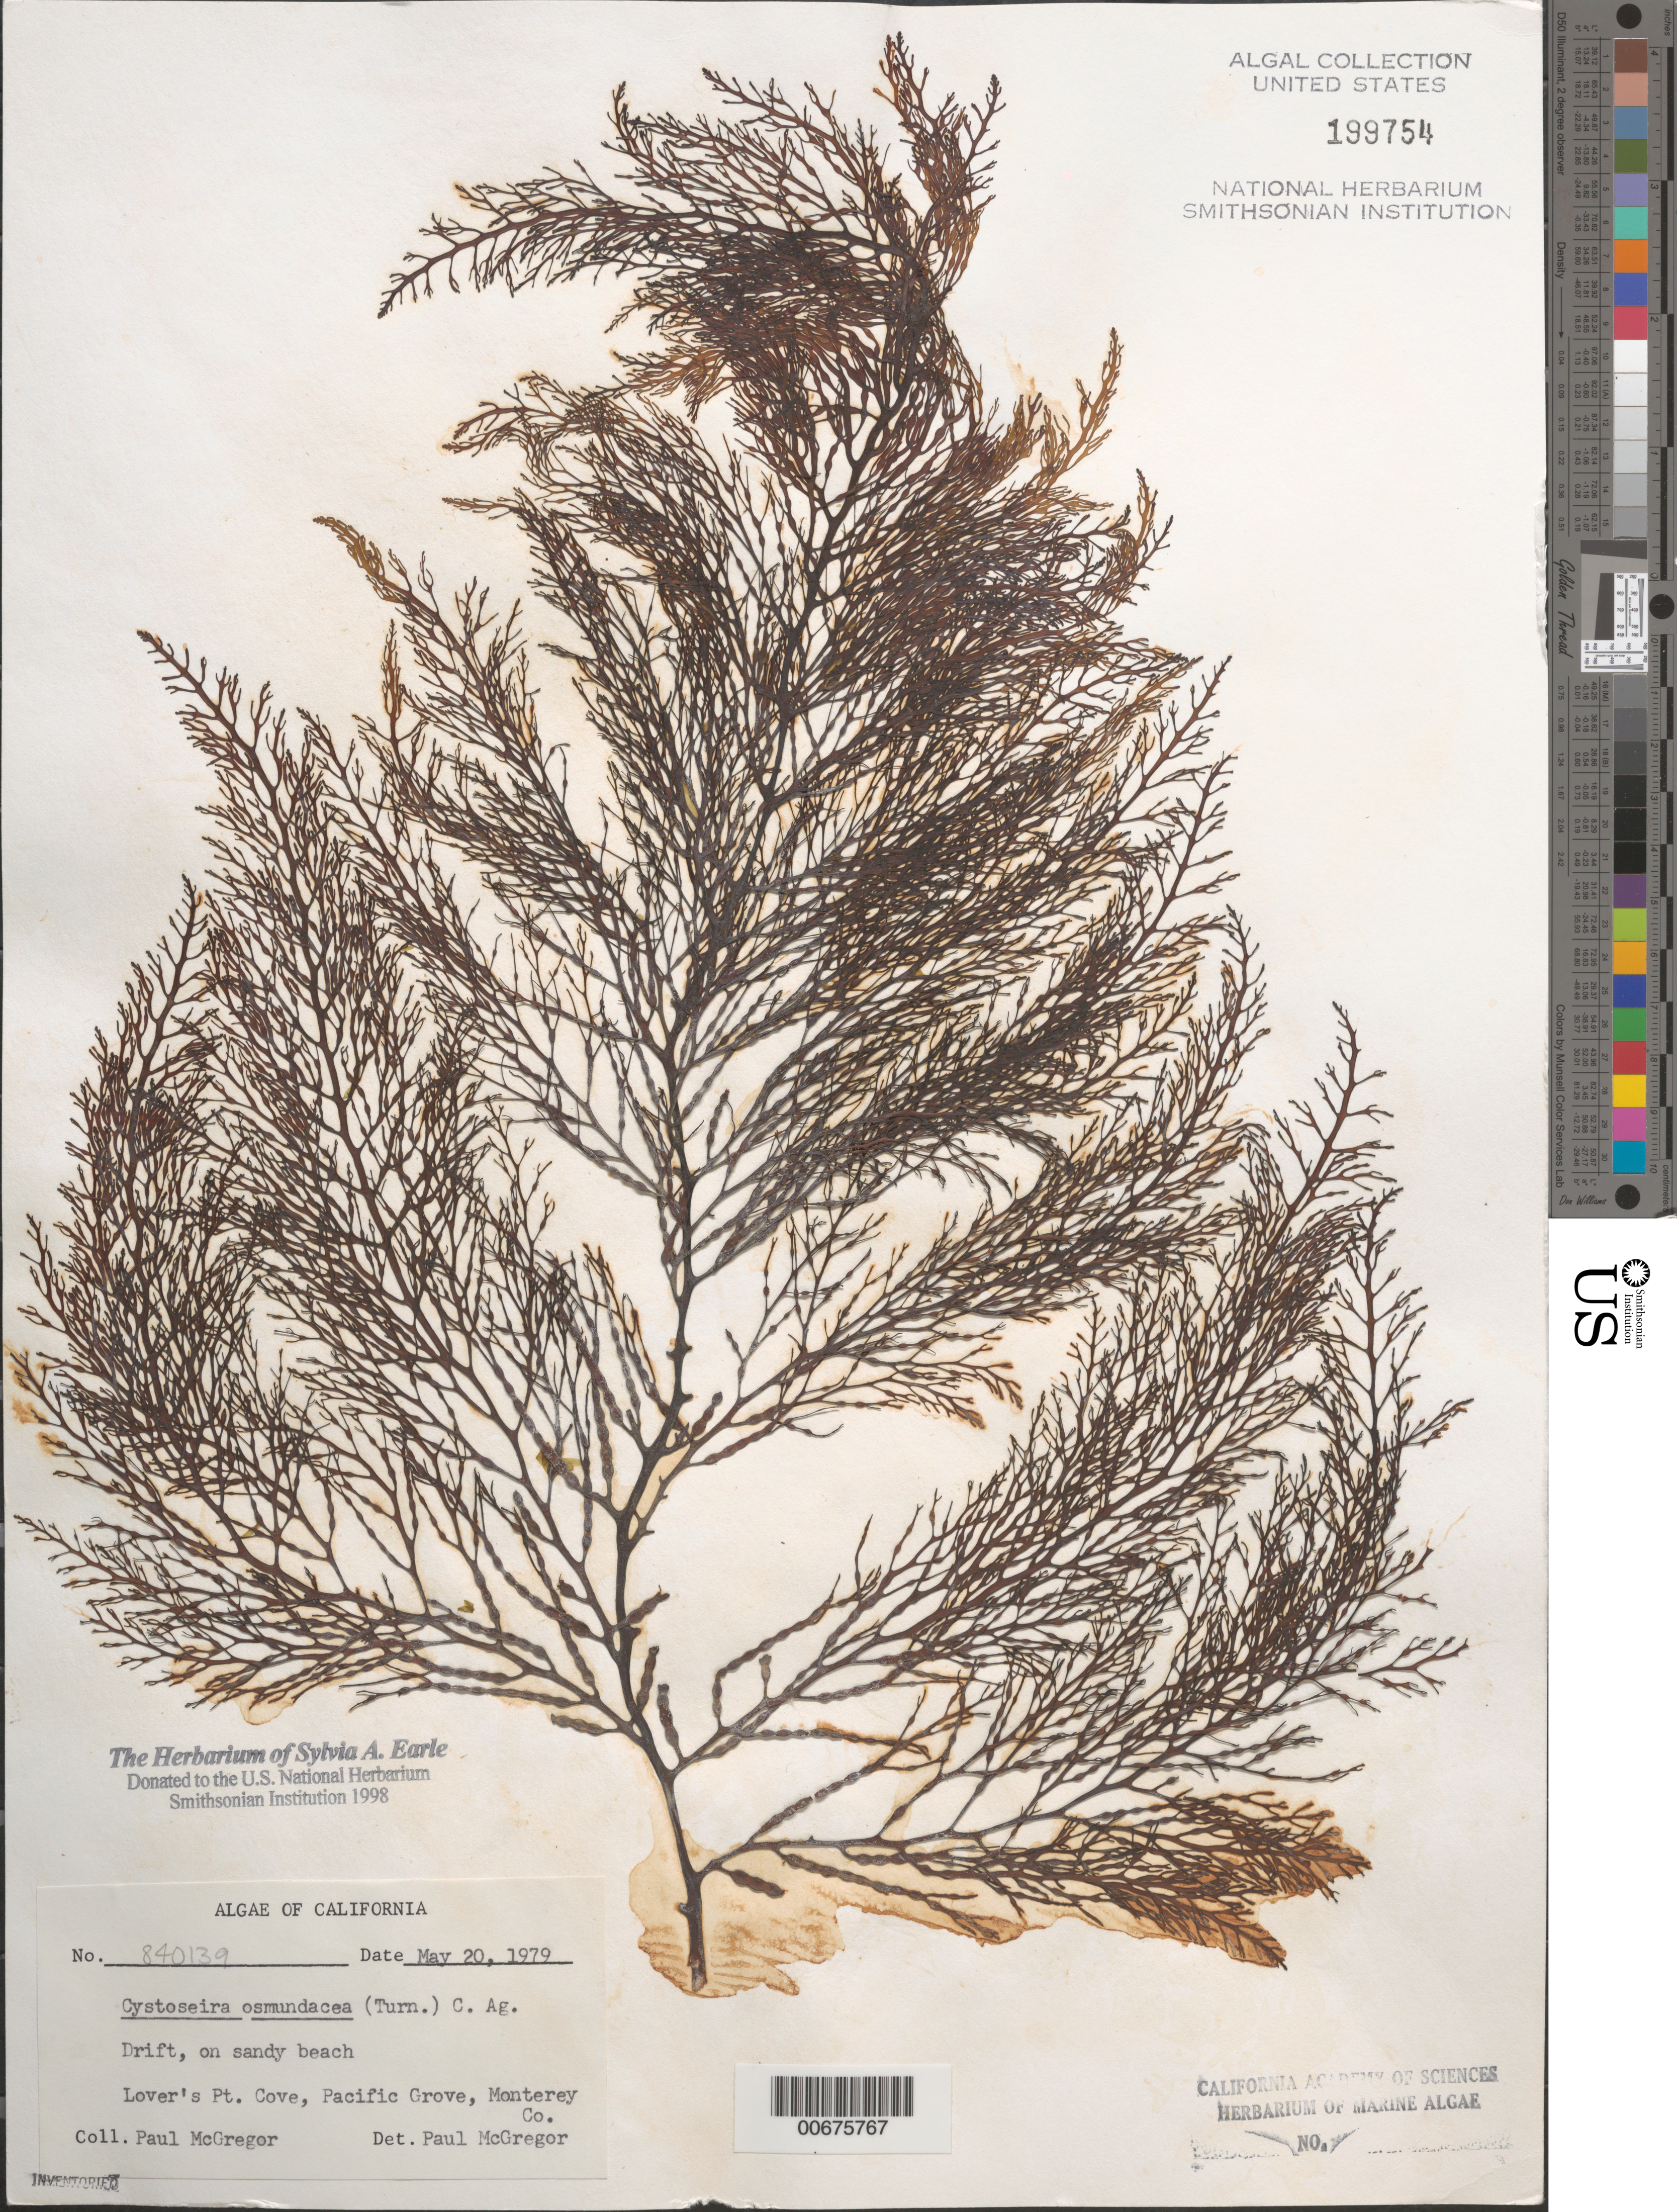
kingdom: Chromista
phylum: Ochrophyta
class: Phaeophyceae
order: Fucales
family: Sargassaceae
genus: Cystoseira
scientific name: Cystoseira osmundacea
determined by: McGregor, Paul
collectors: P. McGregor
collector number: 840139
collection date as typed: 20 May 1979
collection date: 1979-05-20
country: United States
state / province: California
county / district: Monterey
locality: Lover's Point Cove, Pacific Grove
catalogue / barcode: US 199754